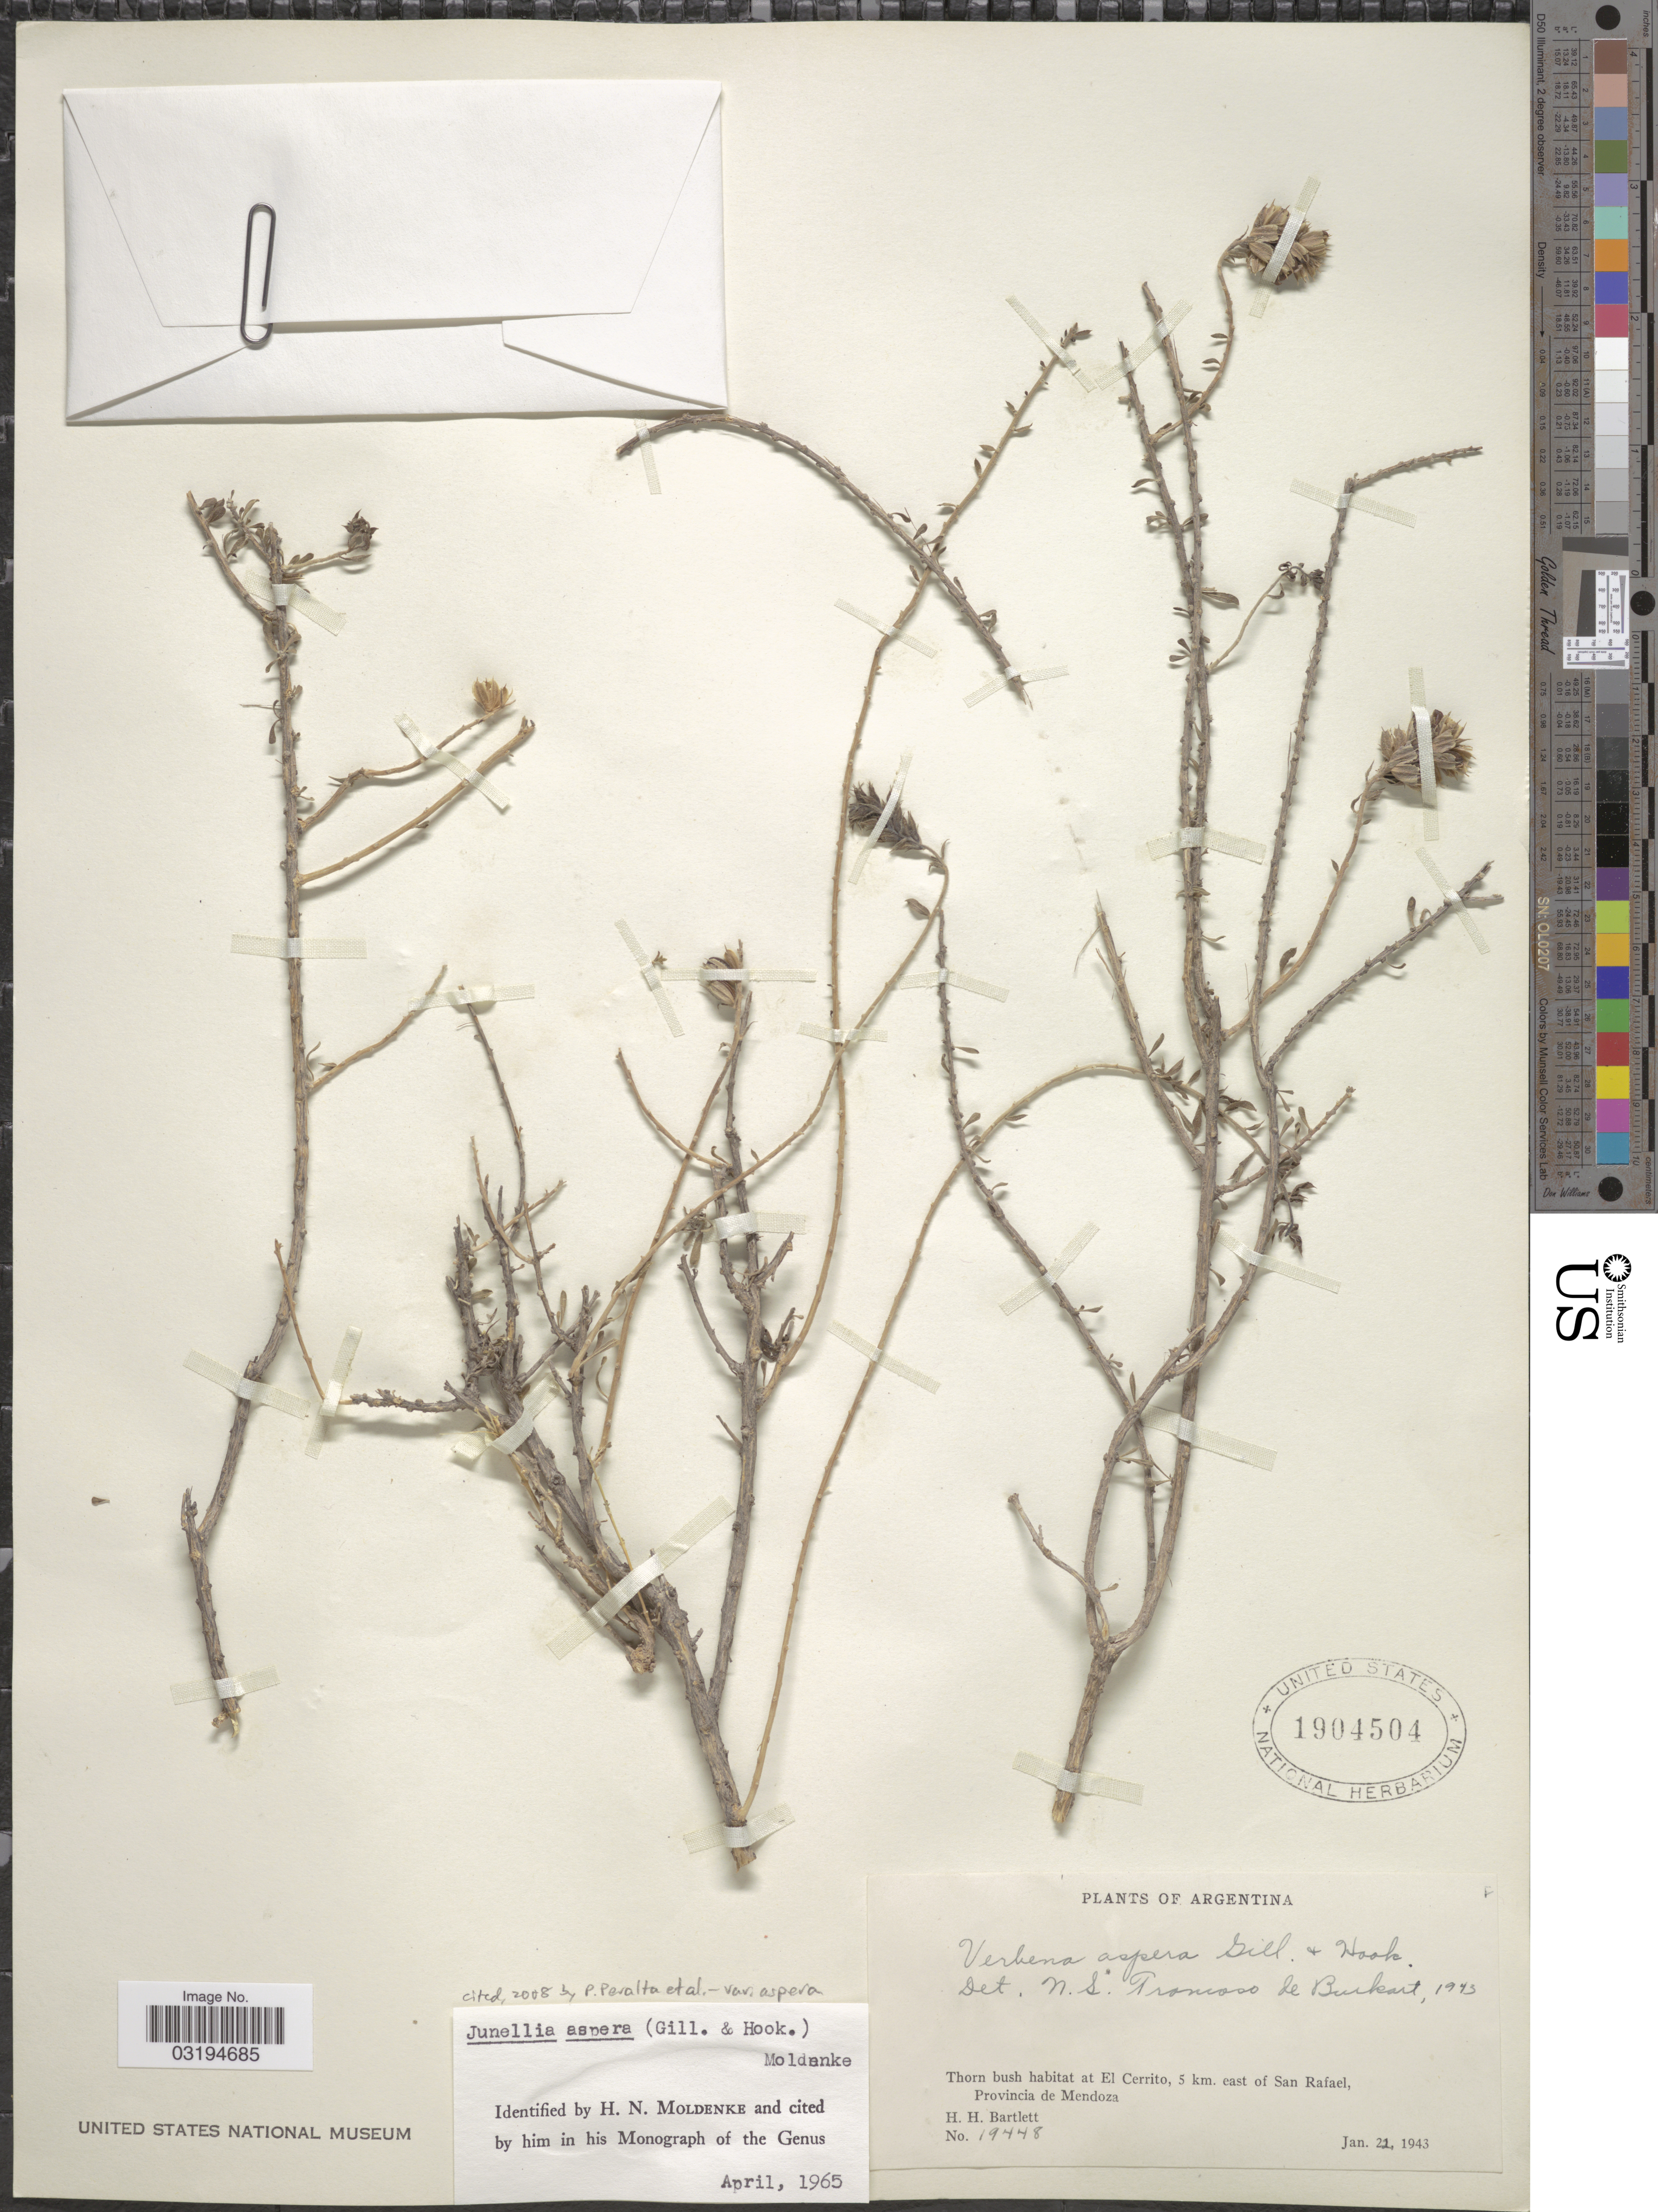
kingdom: Plantae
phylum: Tracheophyta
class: Magnoliopsida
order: Lamiales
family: Verbenaceae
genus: Junellia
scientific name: Junellia aspera var. aspera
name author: (Gillies & Hook.) Moldenke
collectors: H. H. Bartlett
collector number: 19448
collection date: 1943-01-21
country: Argentina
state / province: Mendoza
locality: Thorn bush habitat at El Cerrito, 5 km. east of San Rafael.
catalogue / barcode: US 1904504